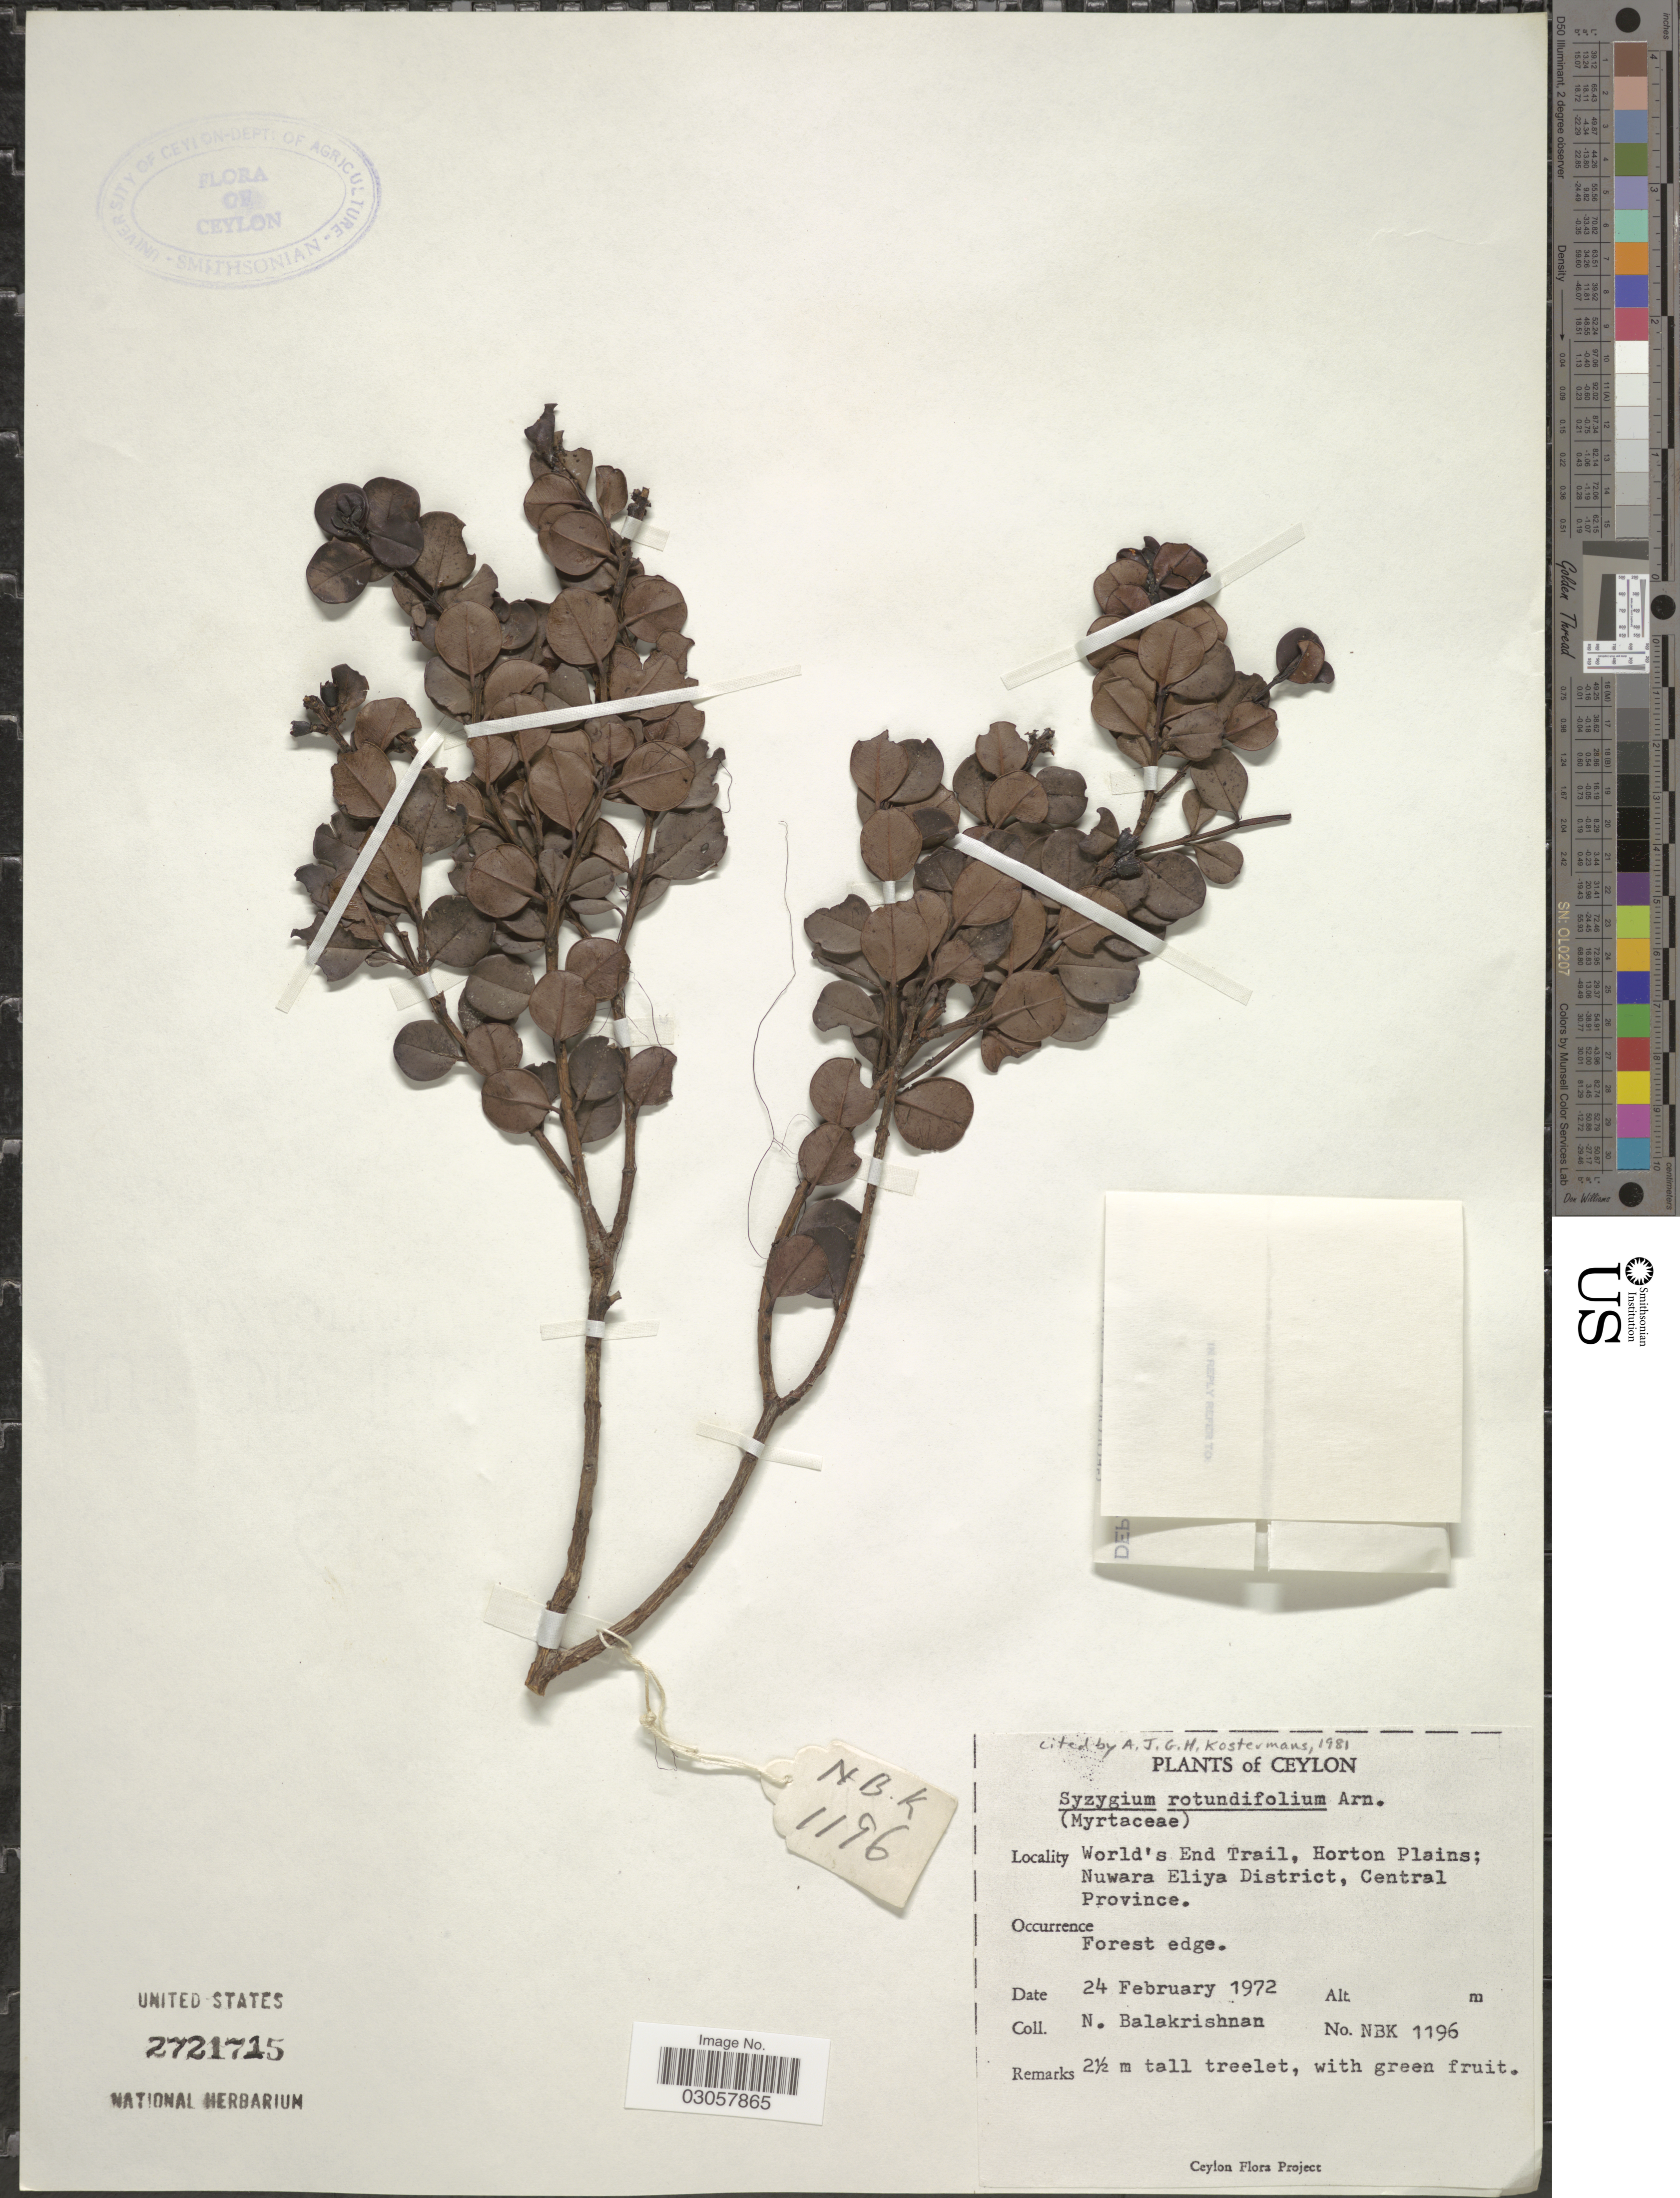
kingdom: Plantae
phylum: Tracheophyta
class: Magnoliopsida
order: Myrtales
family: Myrtaceae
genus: Syzygium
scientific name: Syzygium rotundifolium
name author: Arn.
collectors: N. Balakrishnan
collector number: NBK 1196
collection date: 1972-02-24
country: Sri Lanka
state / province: Central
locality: Ceylon. World's End Trail, Horton Plains; Nuwara Eliya District.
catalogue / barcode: US 2721745